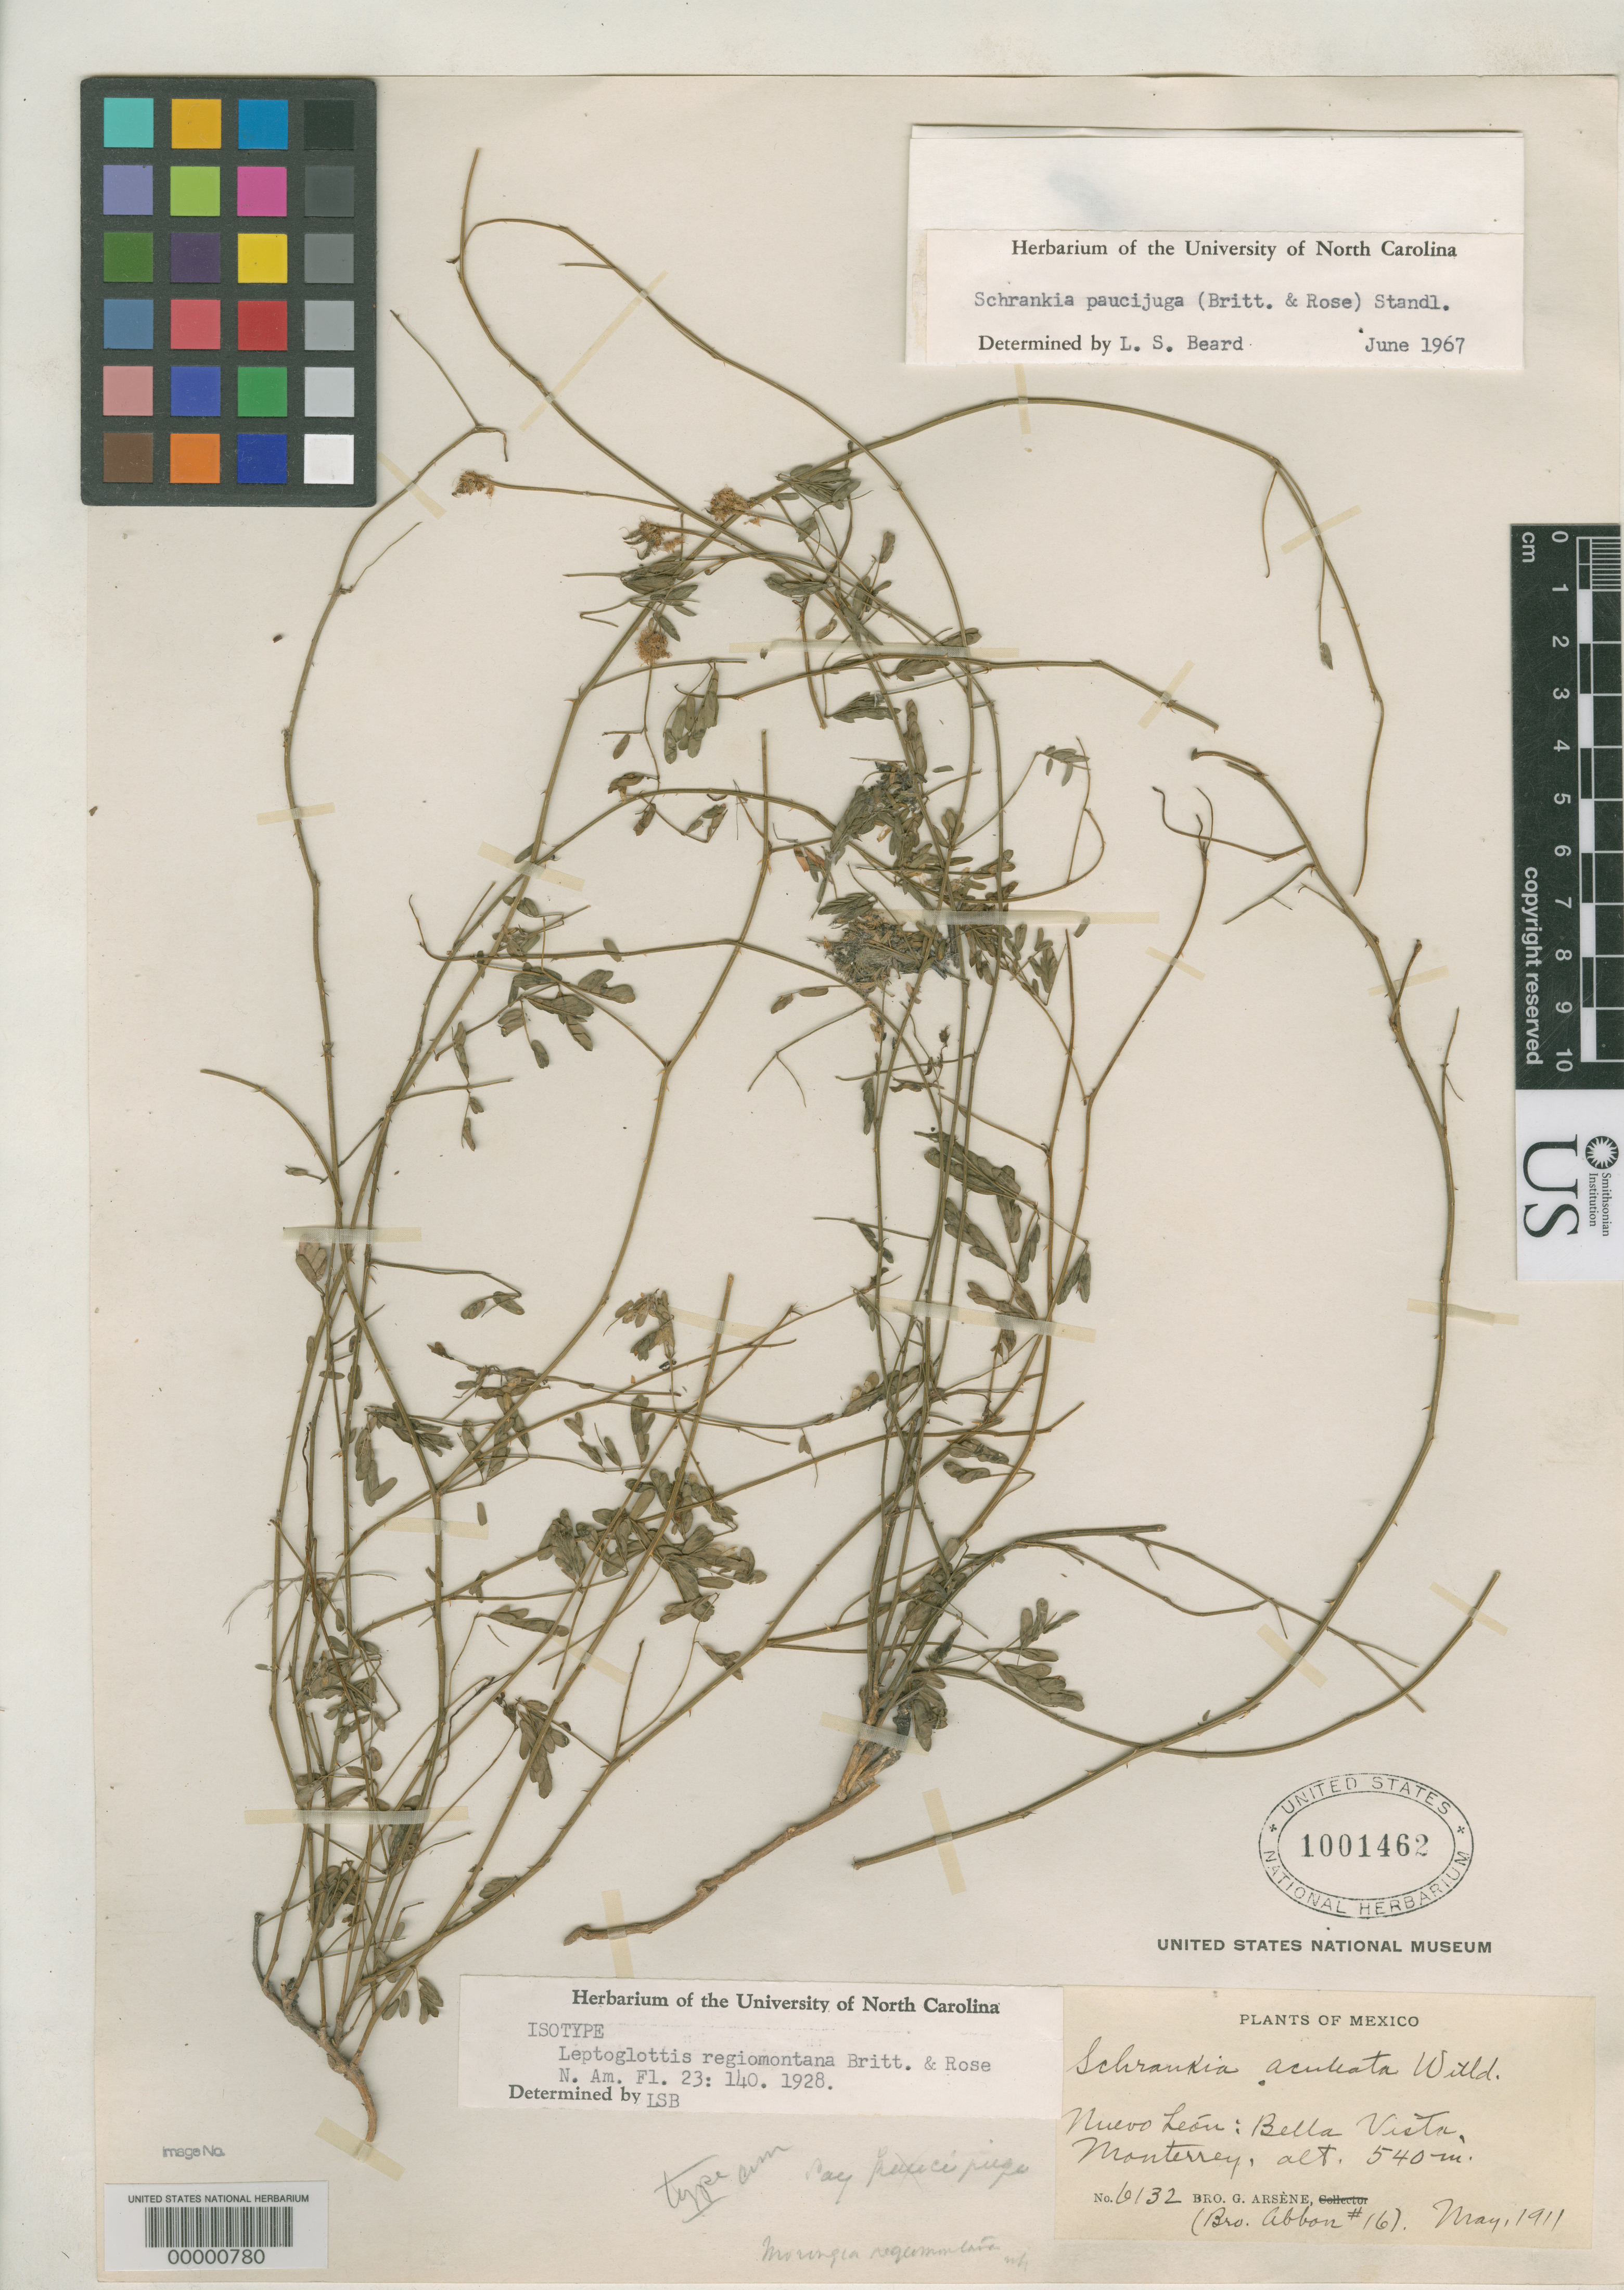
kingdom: Plantae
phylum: Tracheophyta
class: Magnoliopsida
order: Fabales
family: Fabaceae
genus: Leptoglottis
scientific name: Leptoglottis regiomontana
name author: Britton & Rose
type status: Isotype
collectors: Bro. G. Arsène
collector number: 6132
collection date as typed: May 1911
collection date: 1911-05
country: Mexico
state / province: Nuevo León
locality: Bella Vista, Monterrey.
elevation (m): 540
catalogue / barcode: US 1001462